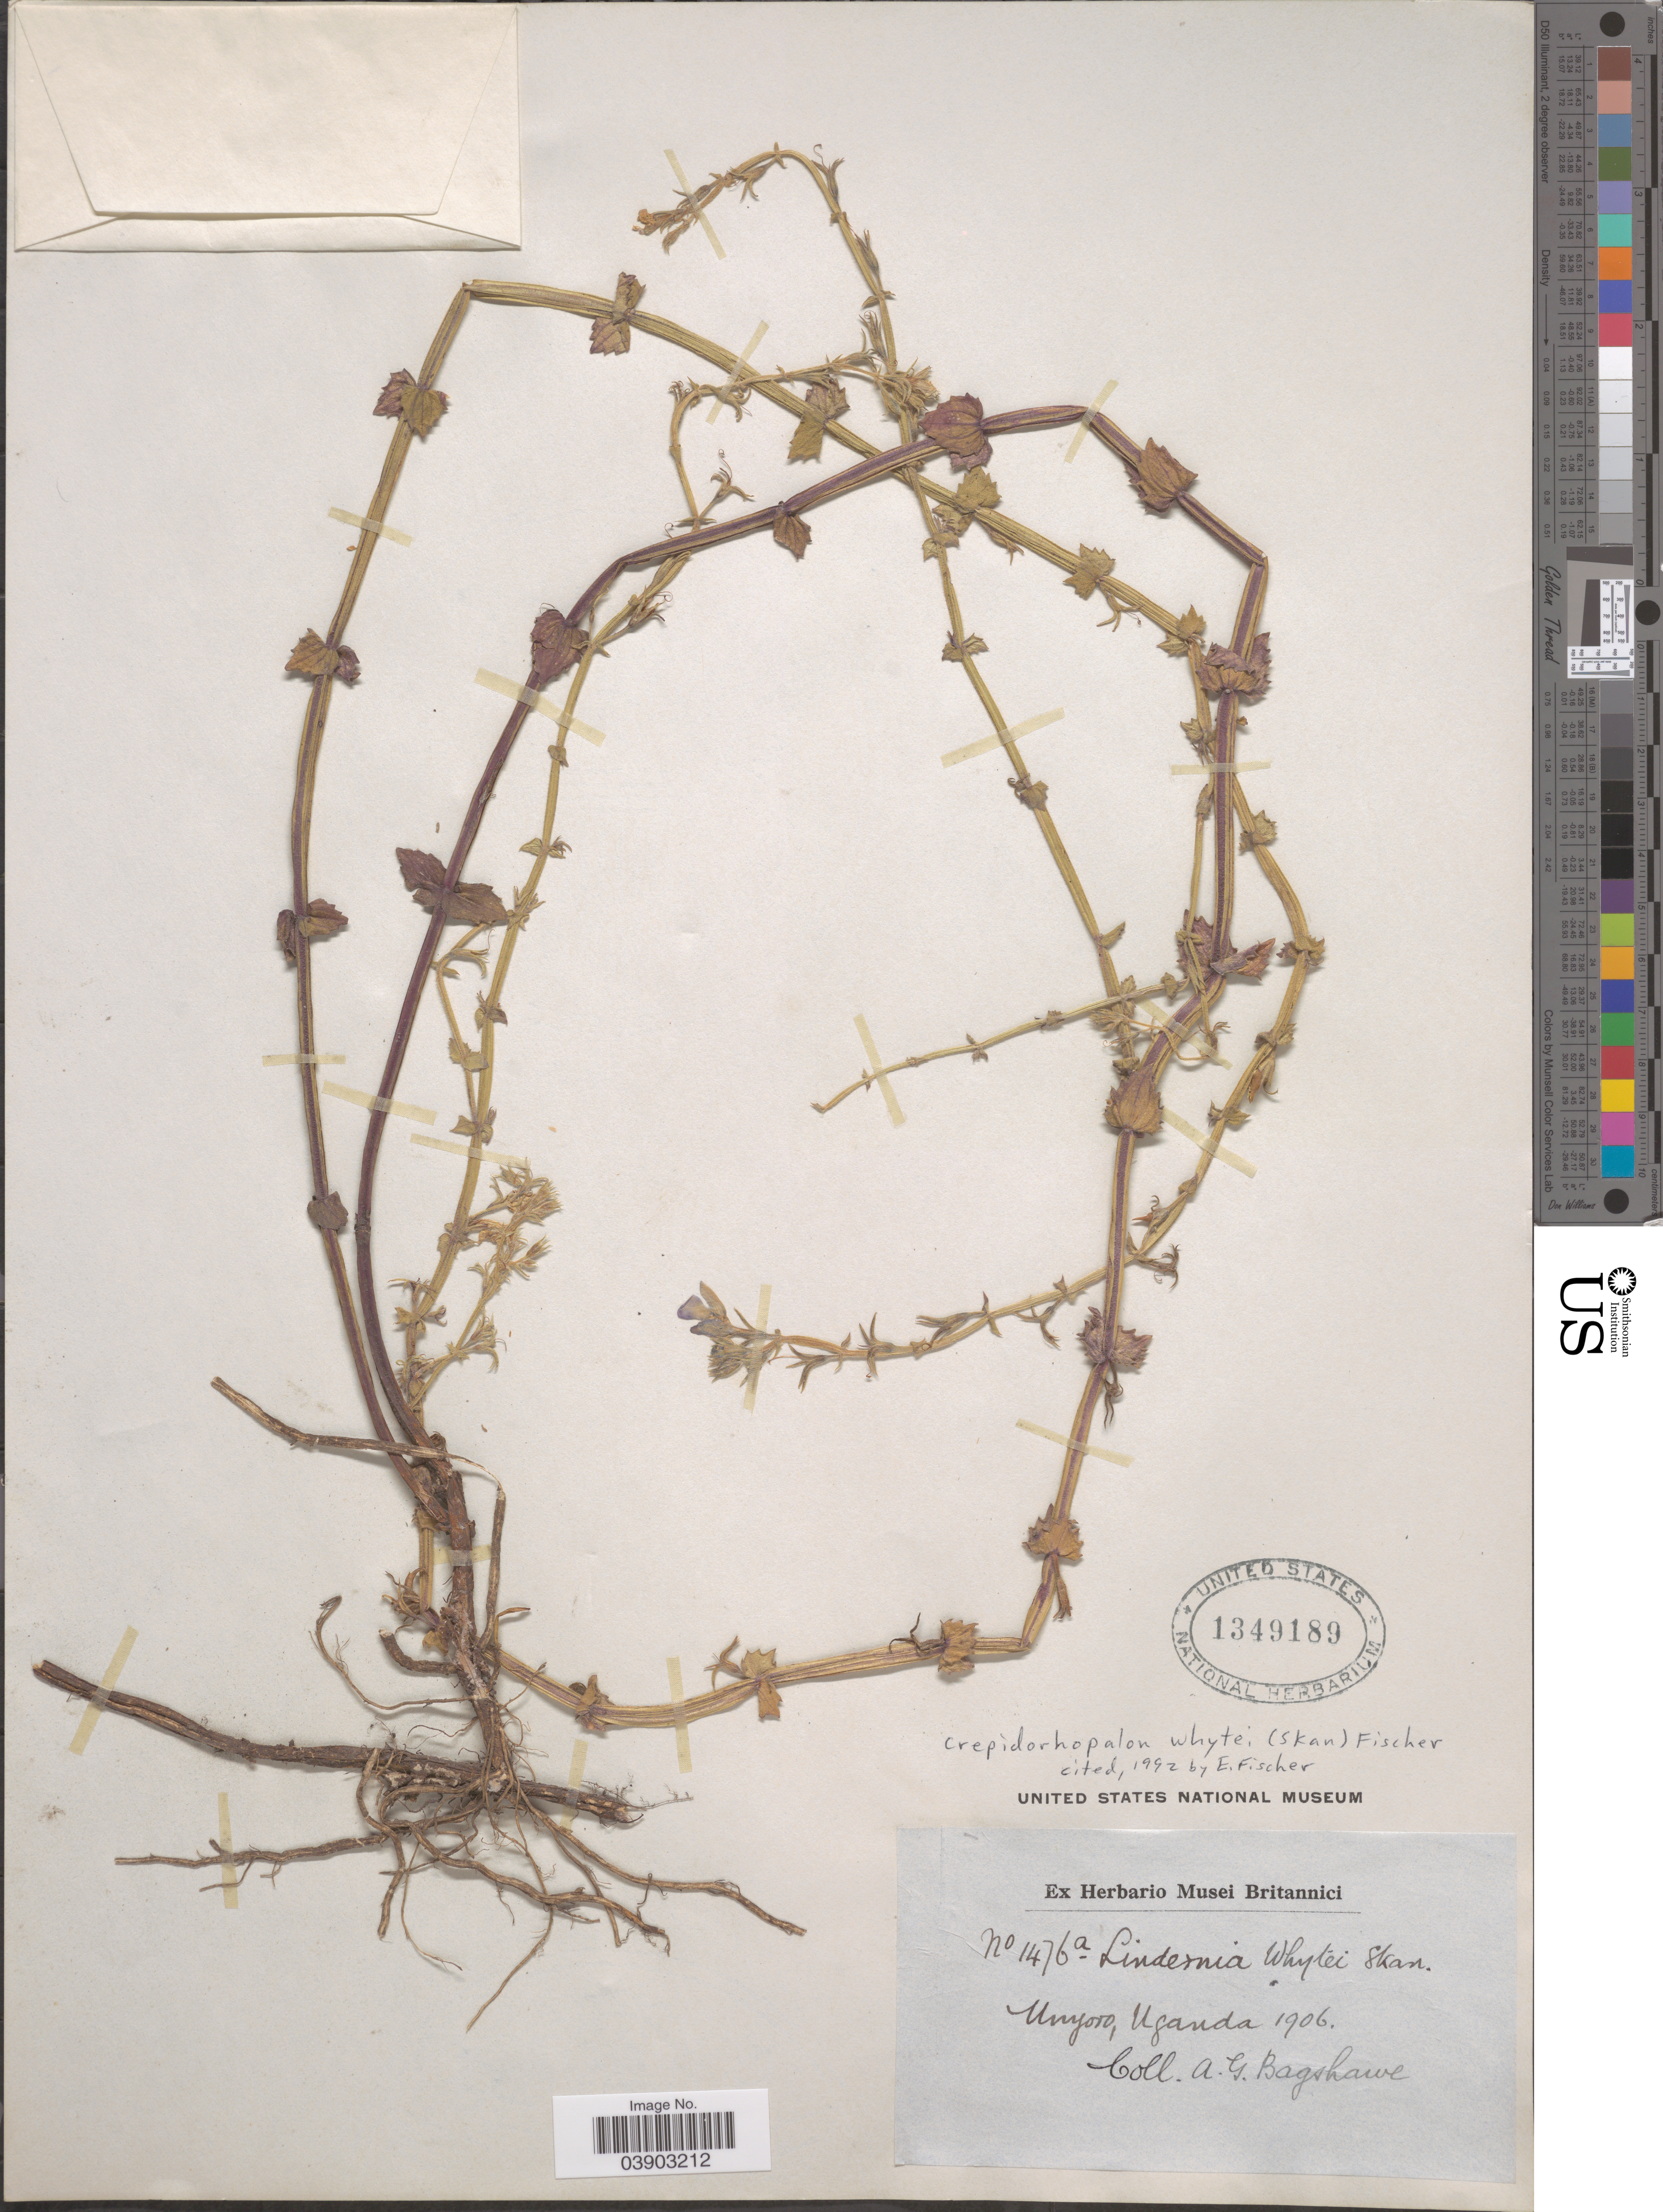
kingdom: Plantae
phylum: Tracheophyta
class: Magnoliopsida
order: Lamiales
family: Linderniaceae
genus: Crepidorhopalon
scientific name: Crepidorhopalon whytei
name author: (Skan) Eb. Fisch.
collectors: A. Bagshawe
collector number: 1476a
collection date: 1906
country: Uganda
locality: Unyoso.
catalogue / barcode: US 1349189